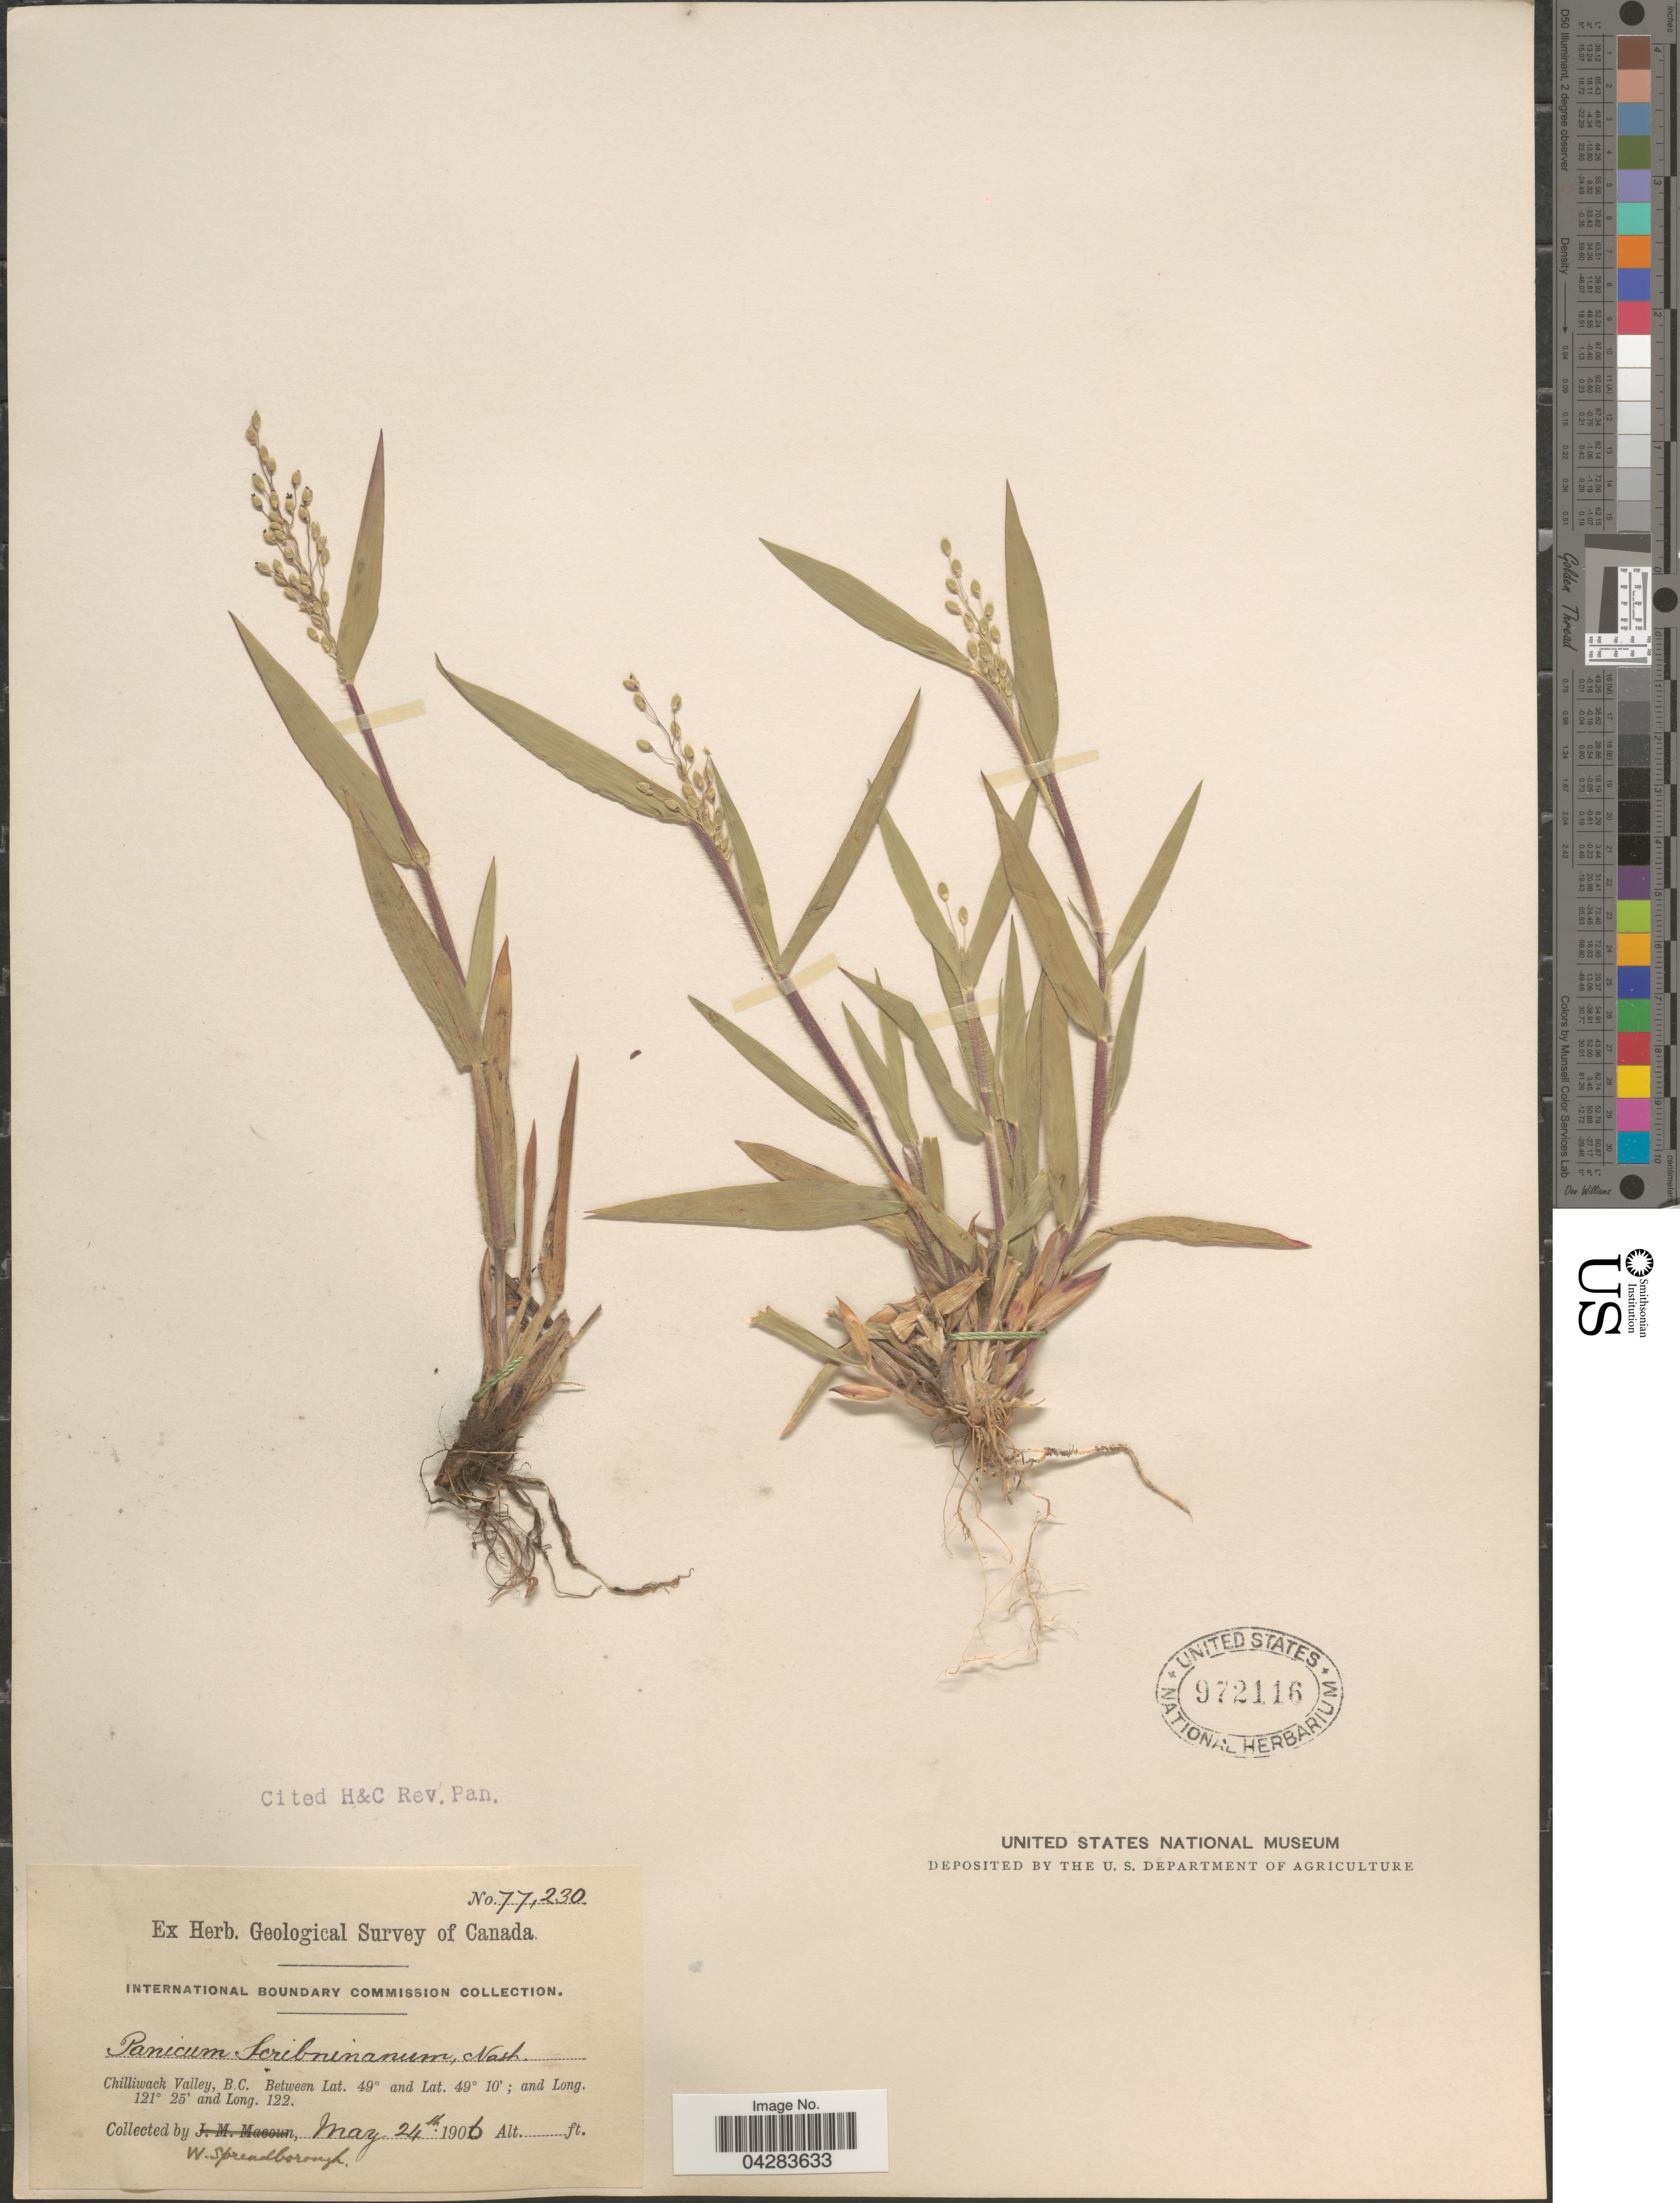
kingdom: Plantae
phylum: Tracheophyta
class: Liliopsida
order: Poales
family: Poaceae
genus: Dichanthelium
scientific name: Dichanthelium oligosanthes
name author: (Schult.) Gould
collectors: W. Spreadborough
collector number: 77230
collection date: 1906-05-24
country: Canada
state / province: British Columbia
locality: Geological Survey of Canada. Chilliwack Valley.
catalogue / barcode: US 972116